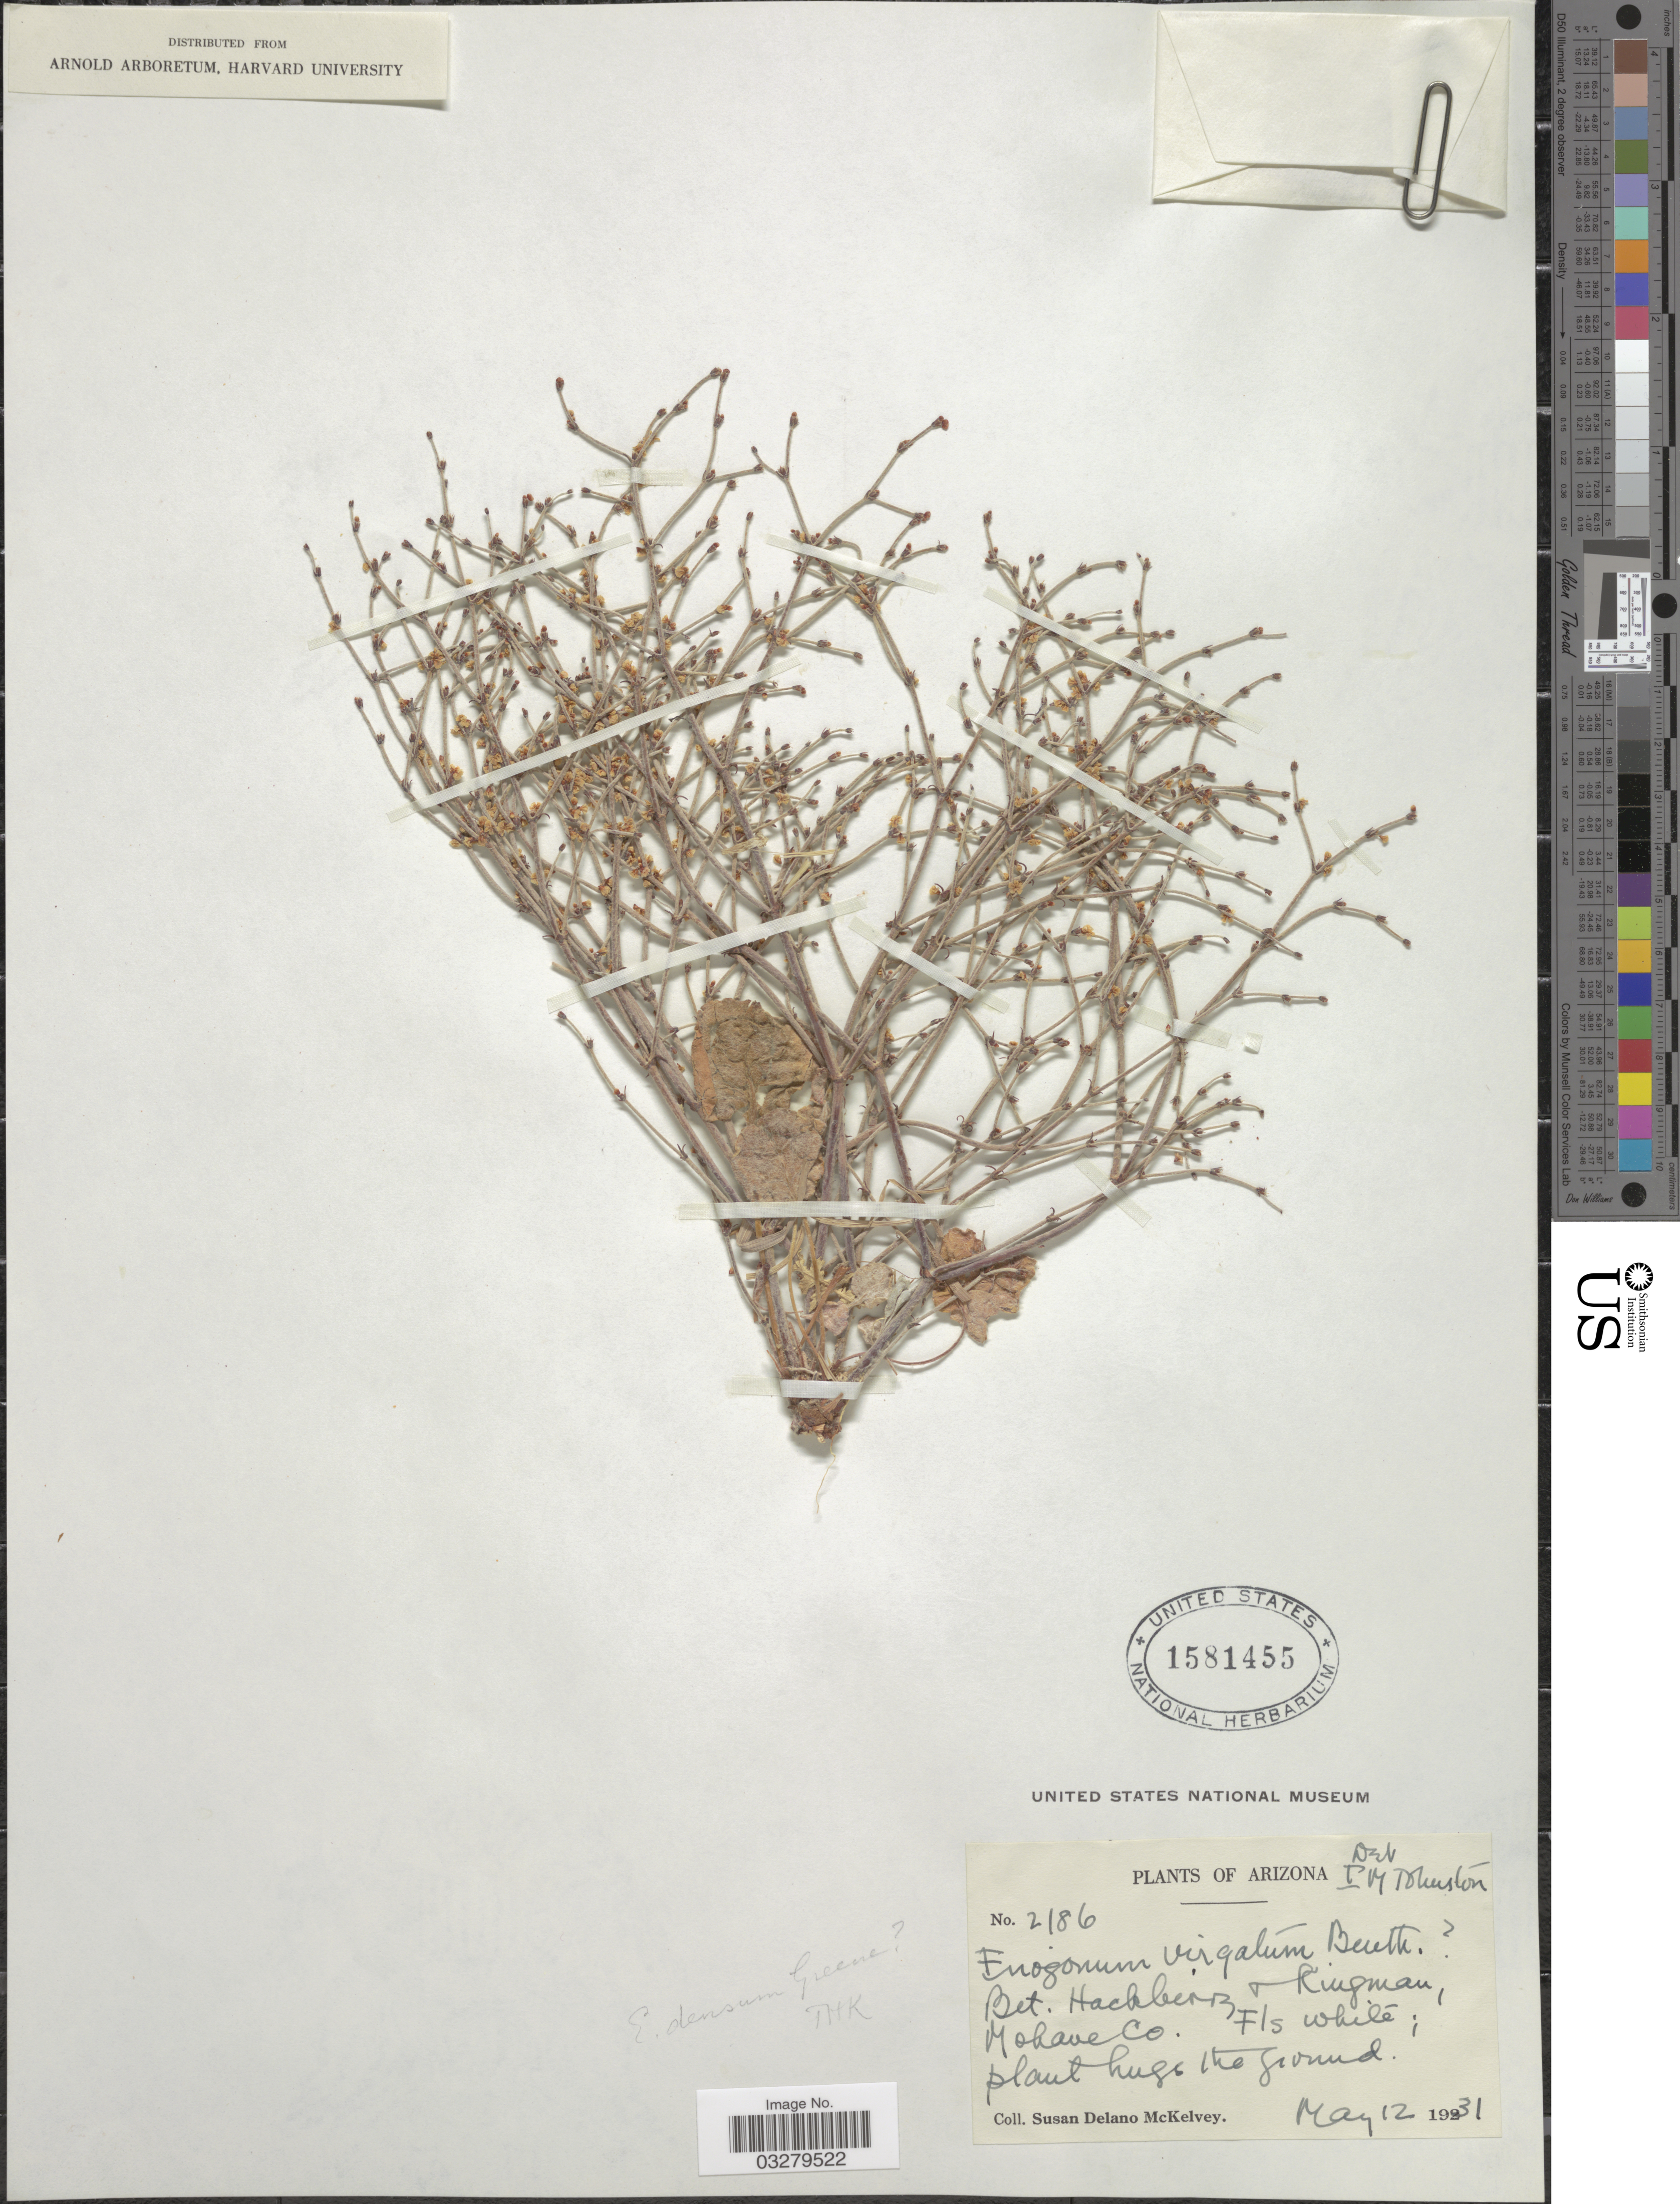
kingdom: Plantae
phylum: Tracheophyta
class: Magnoliopsida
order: Caryophyllales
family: Polygonaceae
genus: Eriogonum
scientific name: Eriogonum palmerianum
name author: Reveal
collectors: S. A. McKelvey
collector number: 2186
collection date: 1931-05-12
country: United States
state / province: Arizona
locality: Bet. Hackberry + Ringman, Mohave Co.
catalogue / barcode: US 1581455